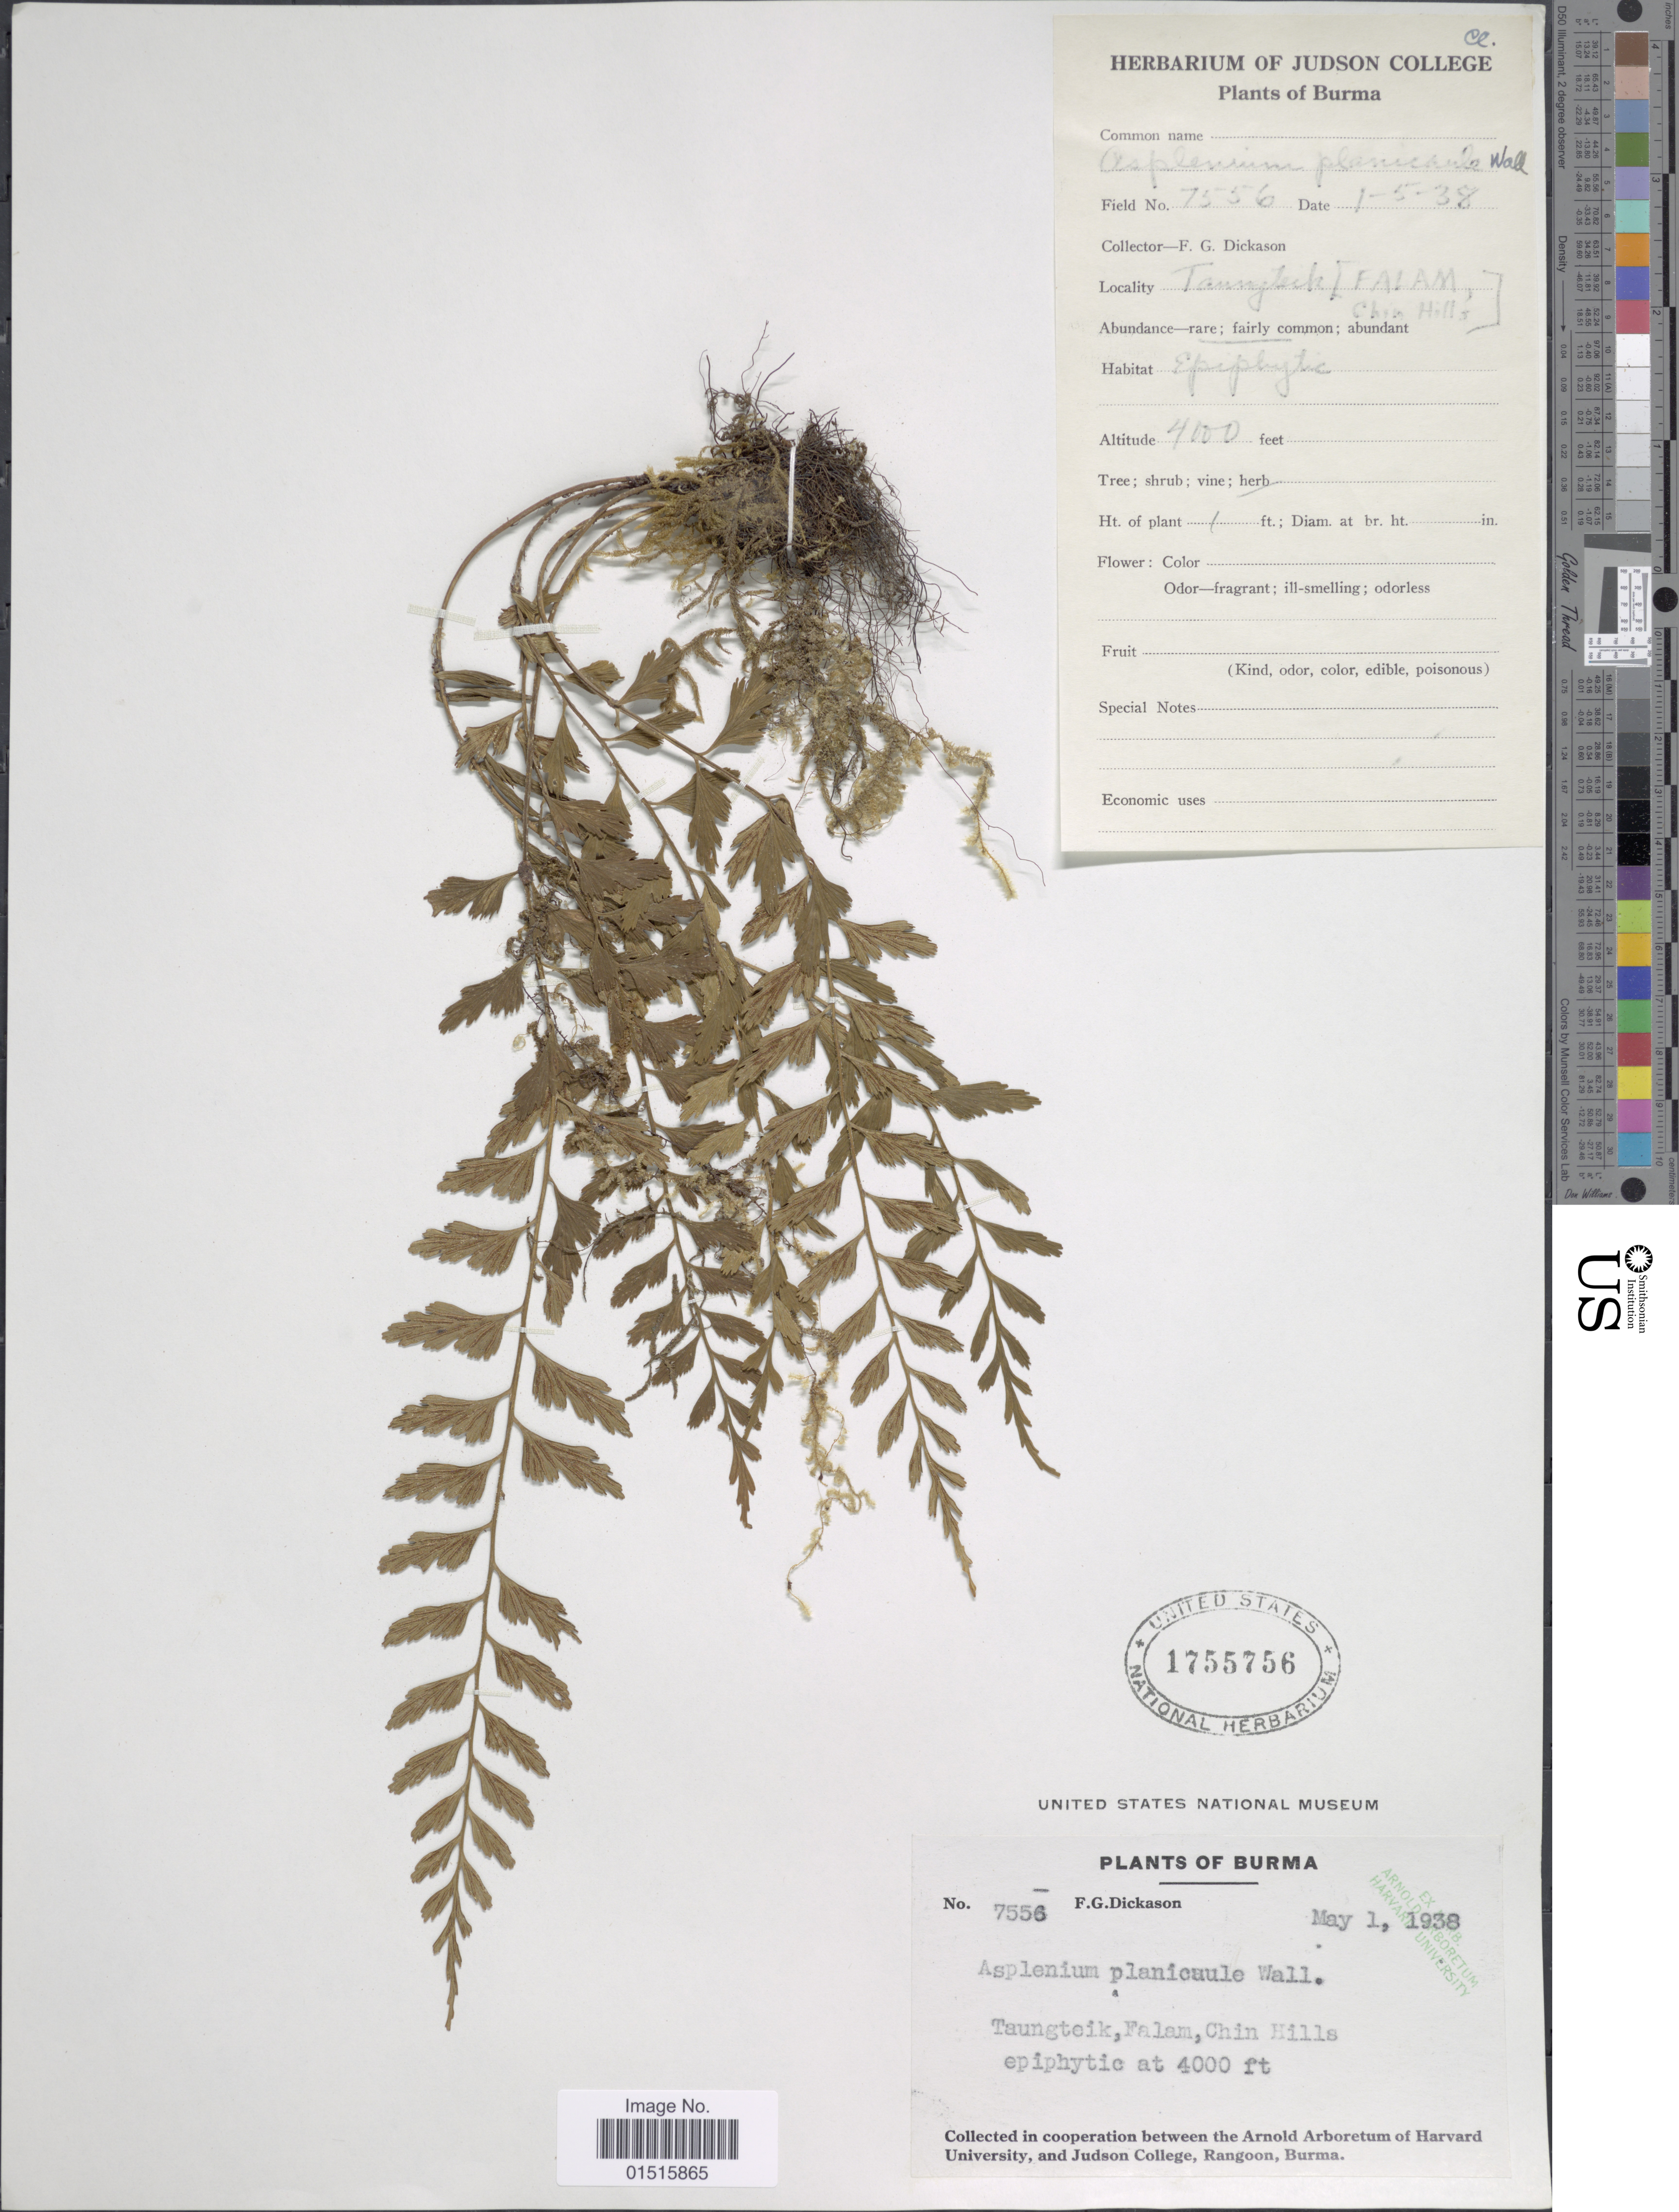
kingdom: Plantae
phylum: Tracheophyta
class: Polypodiopsida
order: Polypodiales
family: Aspleniaceae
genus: Asplenium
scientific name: Asplenium yoshinagae var. planicaule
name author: (Wall. ex Mett.) C.V. Morton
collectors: F. Dickason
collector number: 7556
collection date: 1938-05-01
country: Myanmar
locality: Burma, Taungteik, Falam, Chin Hills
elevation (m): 1219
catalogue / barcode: US 1755756